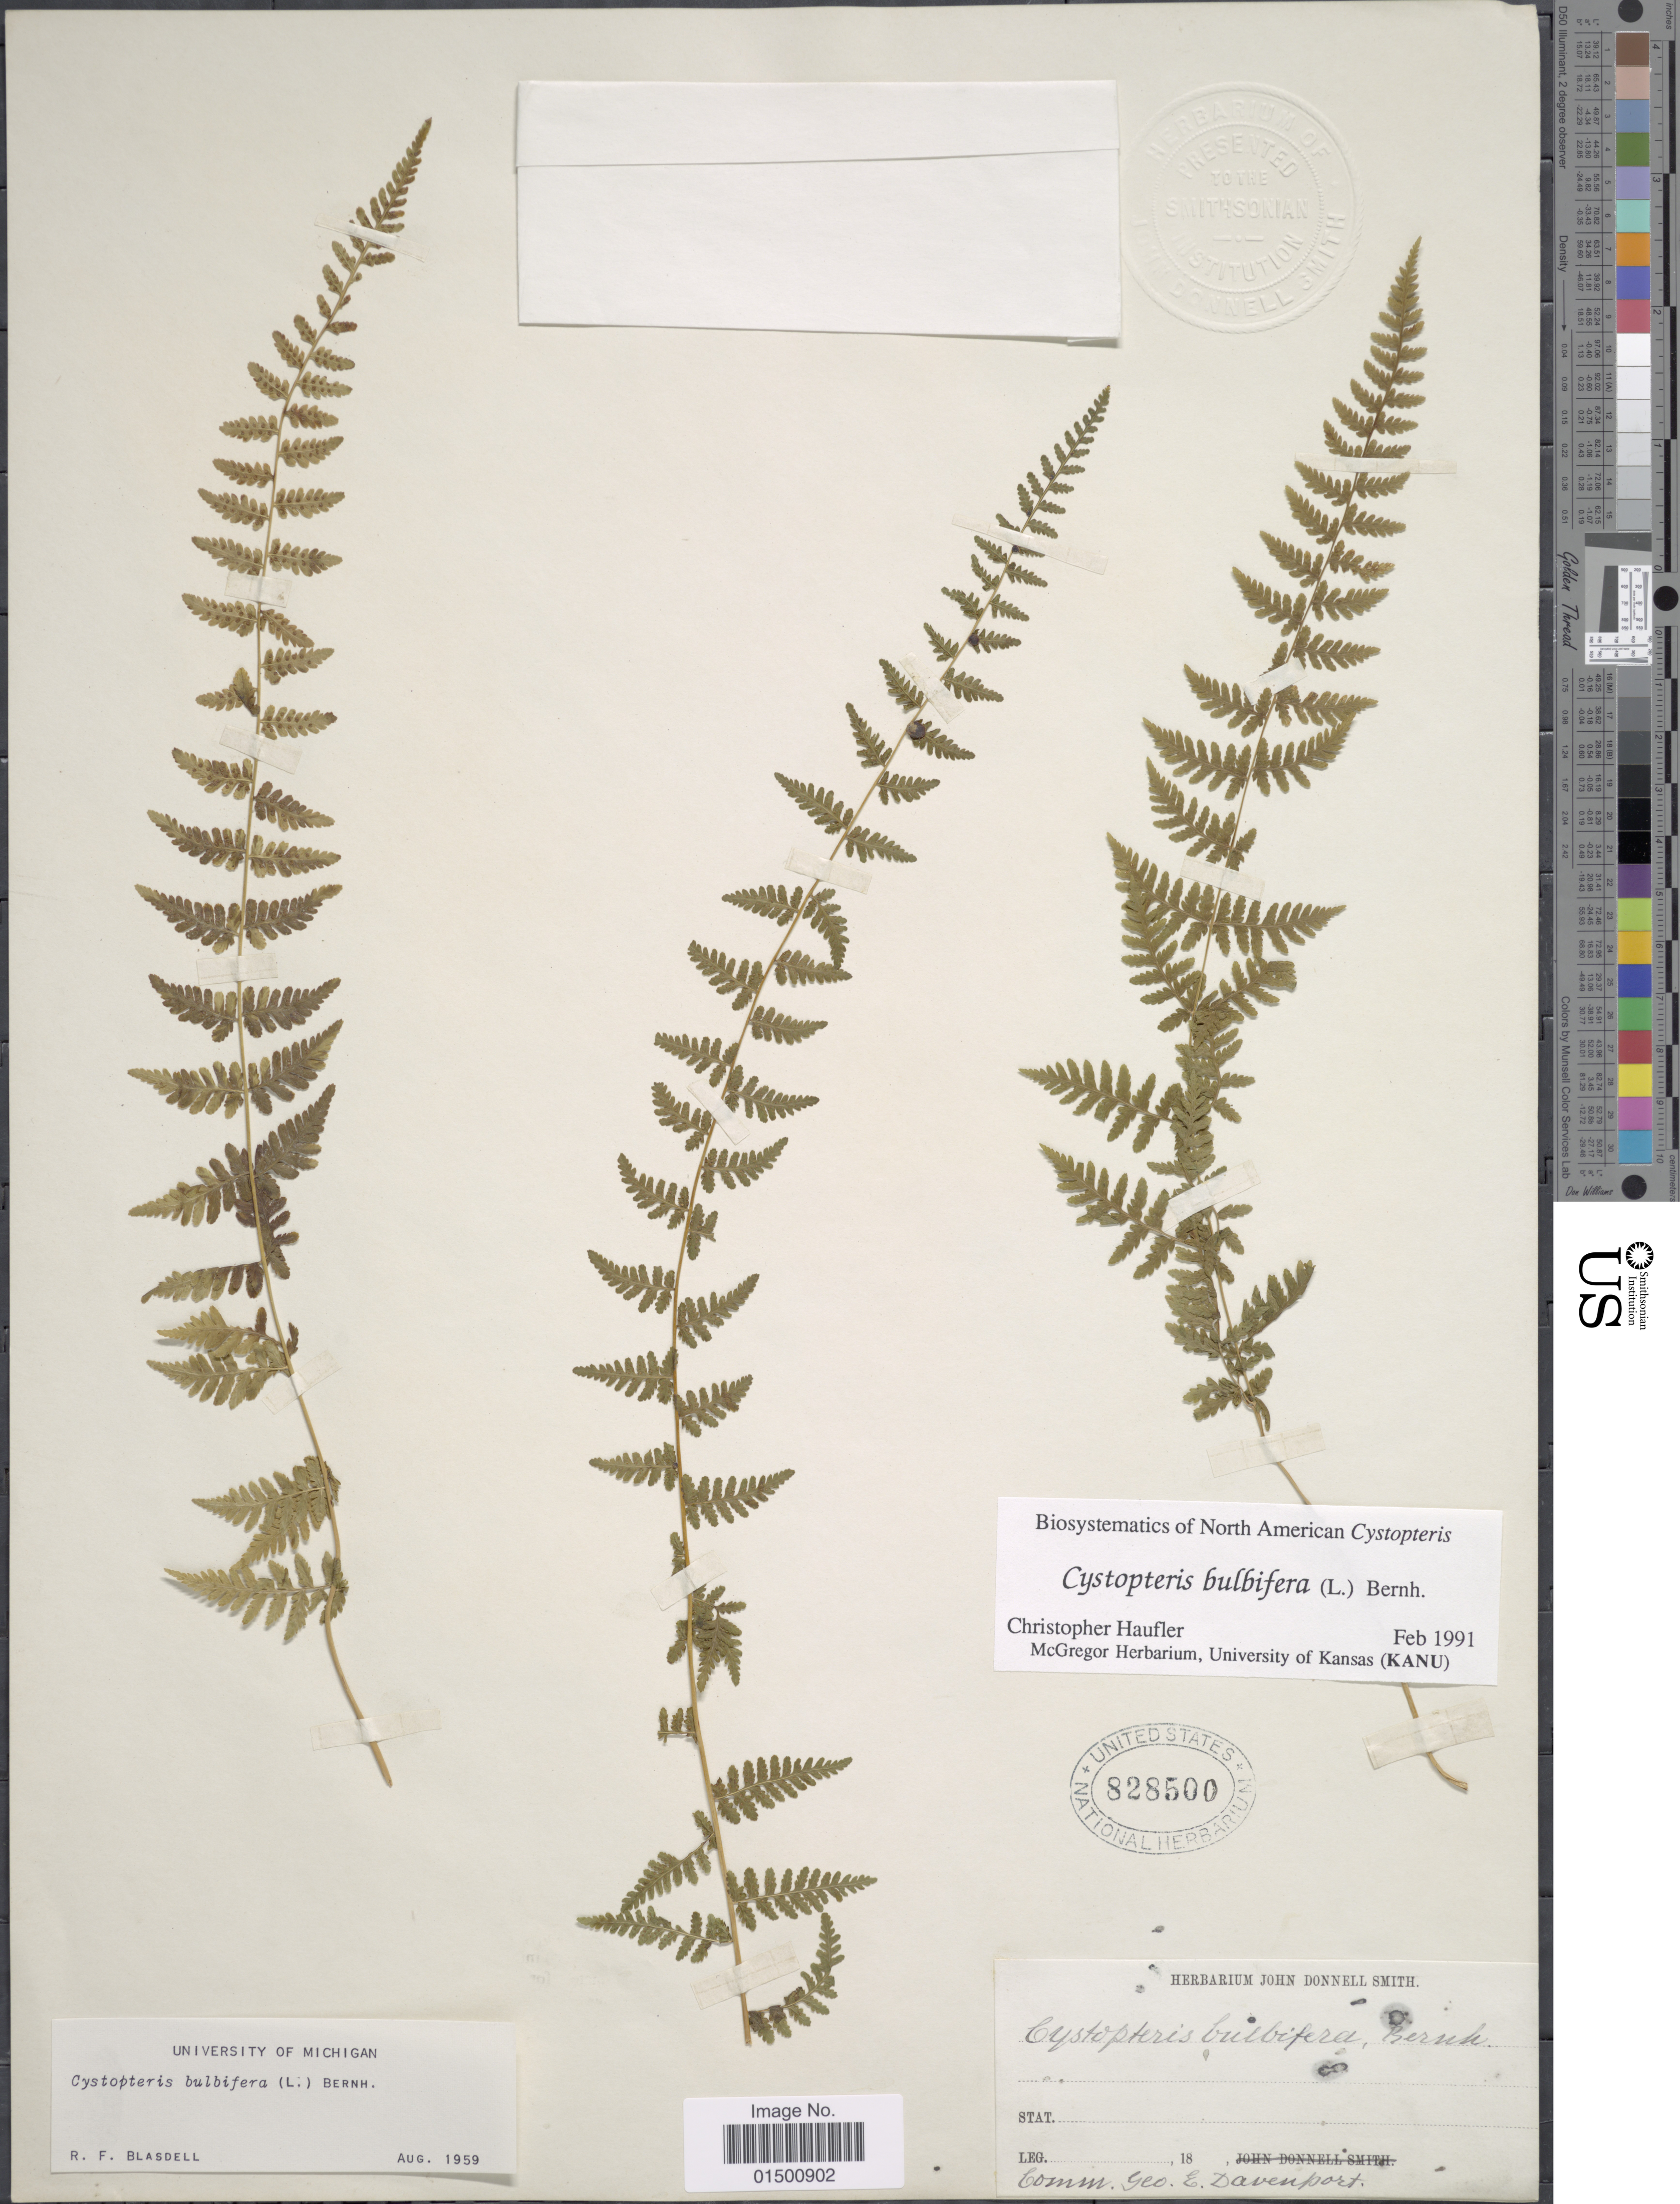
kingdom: Plantae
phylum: Tracheophyta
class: Polypodiopsida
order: Polypodiales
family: Cystopteridaceae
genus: Cystopteris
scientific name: Cystopteris bulbifera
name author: (L.) Bernh.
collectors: ex Herb. John Donnell Smith & G. E. Davenport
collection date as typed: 18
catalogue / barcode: US 828500